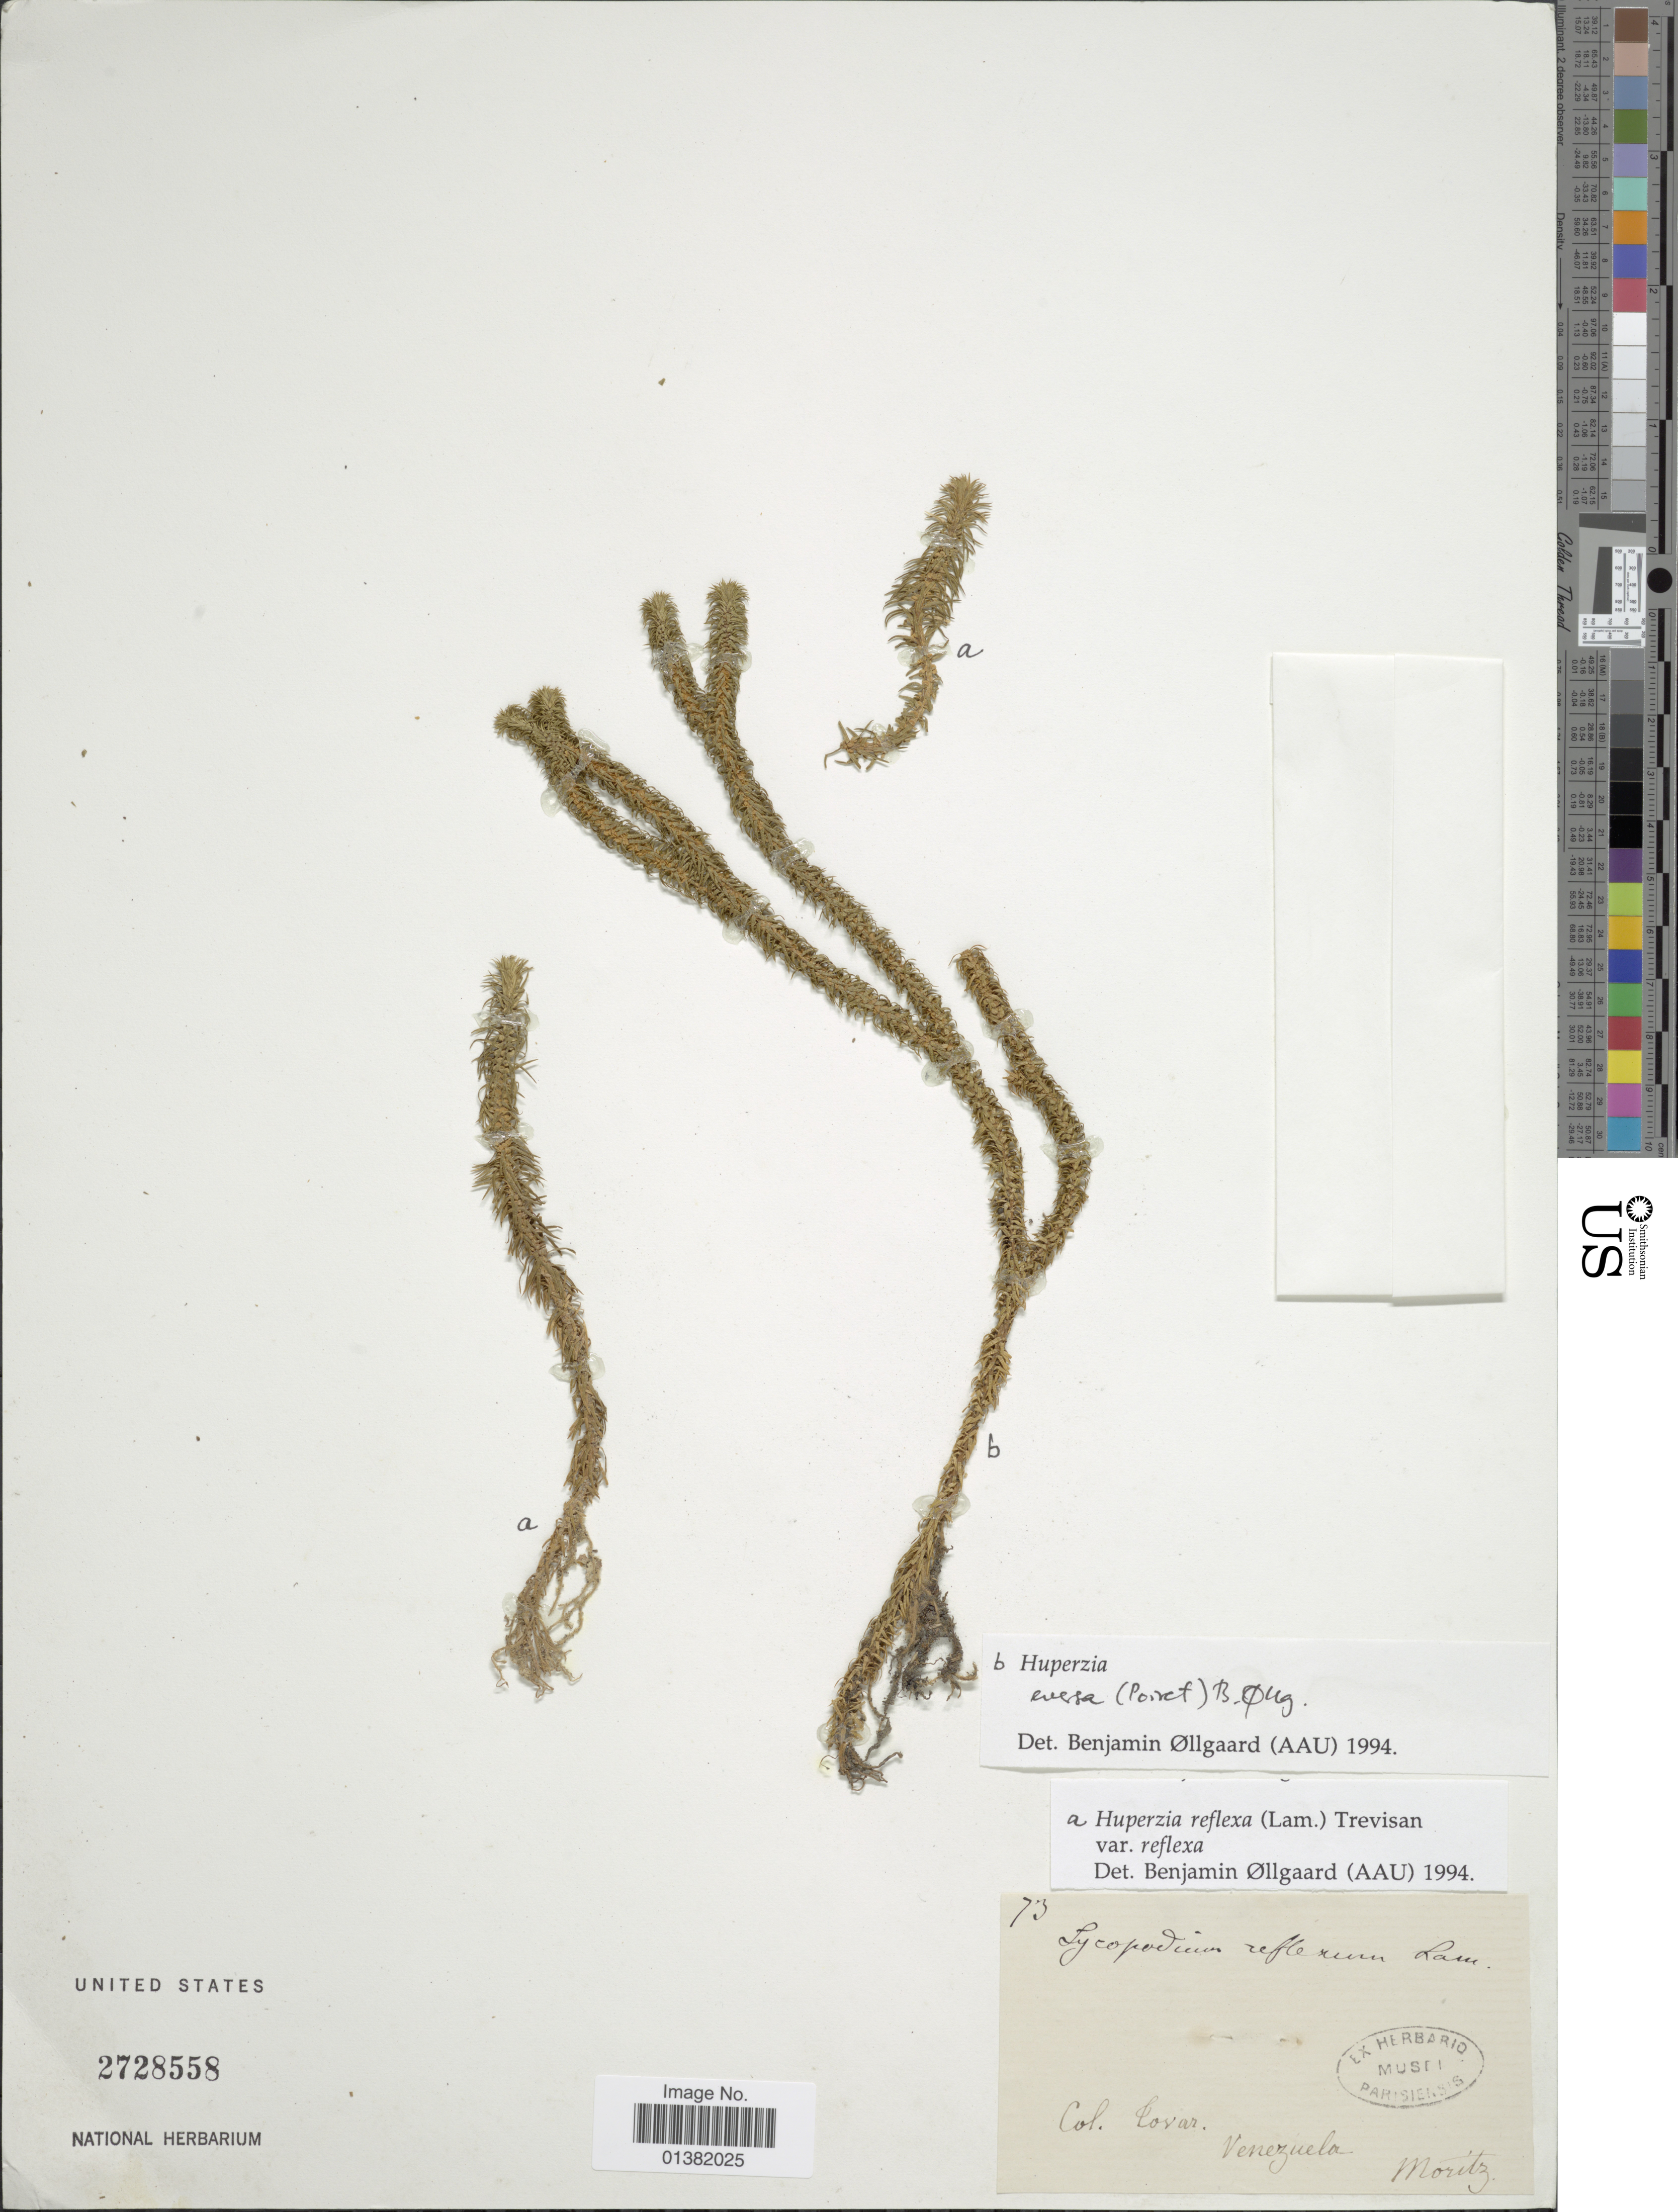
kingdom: Plantae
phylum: Tracheophyta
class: Lycopodiopsida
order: Lycopodiales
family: Lycopodiaceae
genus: Phlegmariurus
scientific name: Phlegmariurus eversus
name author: (Poir.) B. Øllg.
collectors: -. Tovar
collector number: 73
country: Venezuela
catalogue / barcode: US 2728558